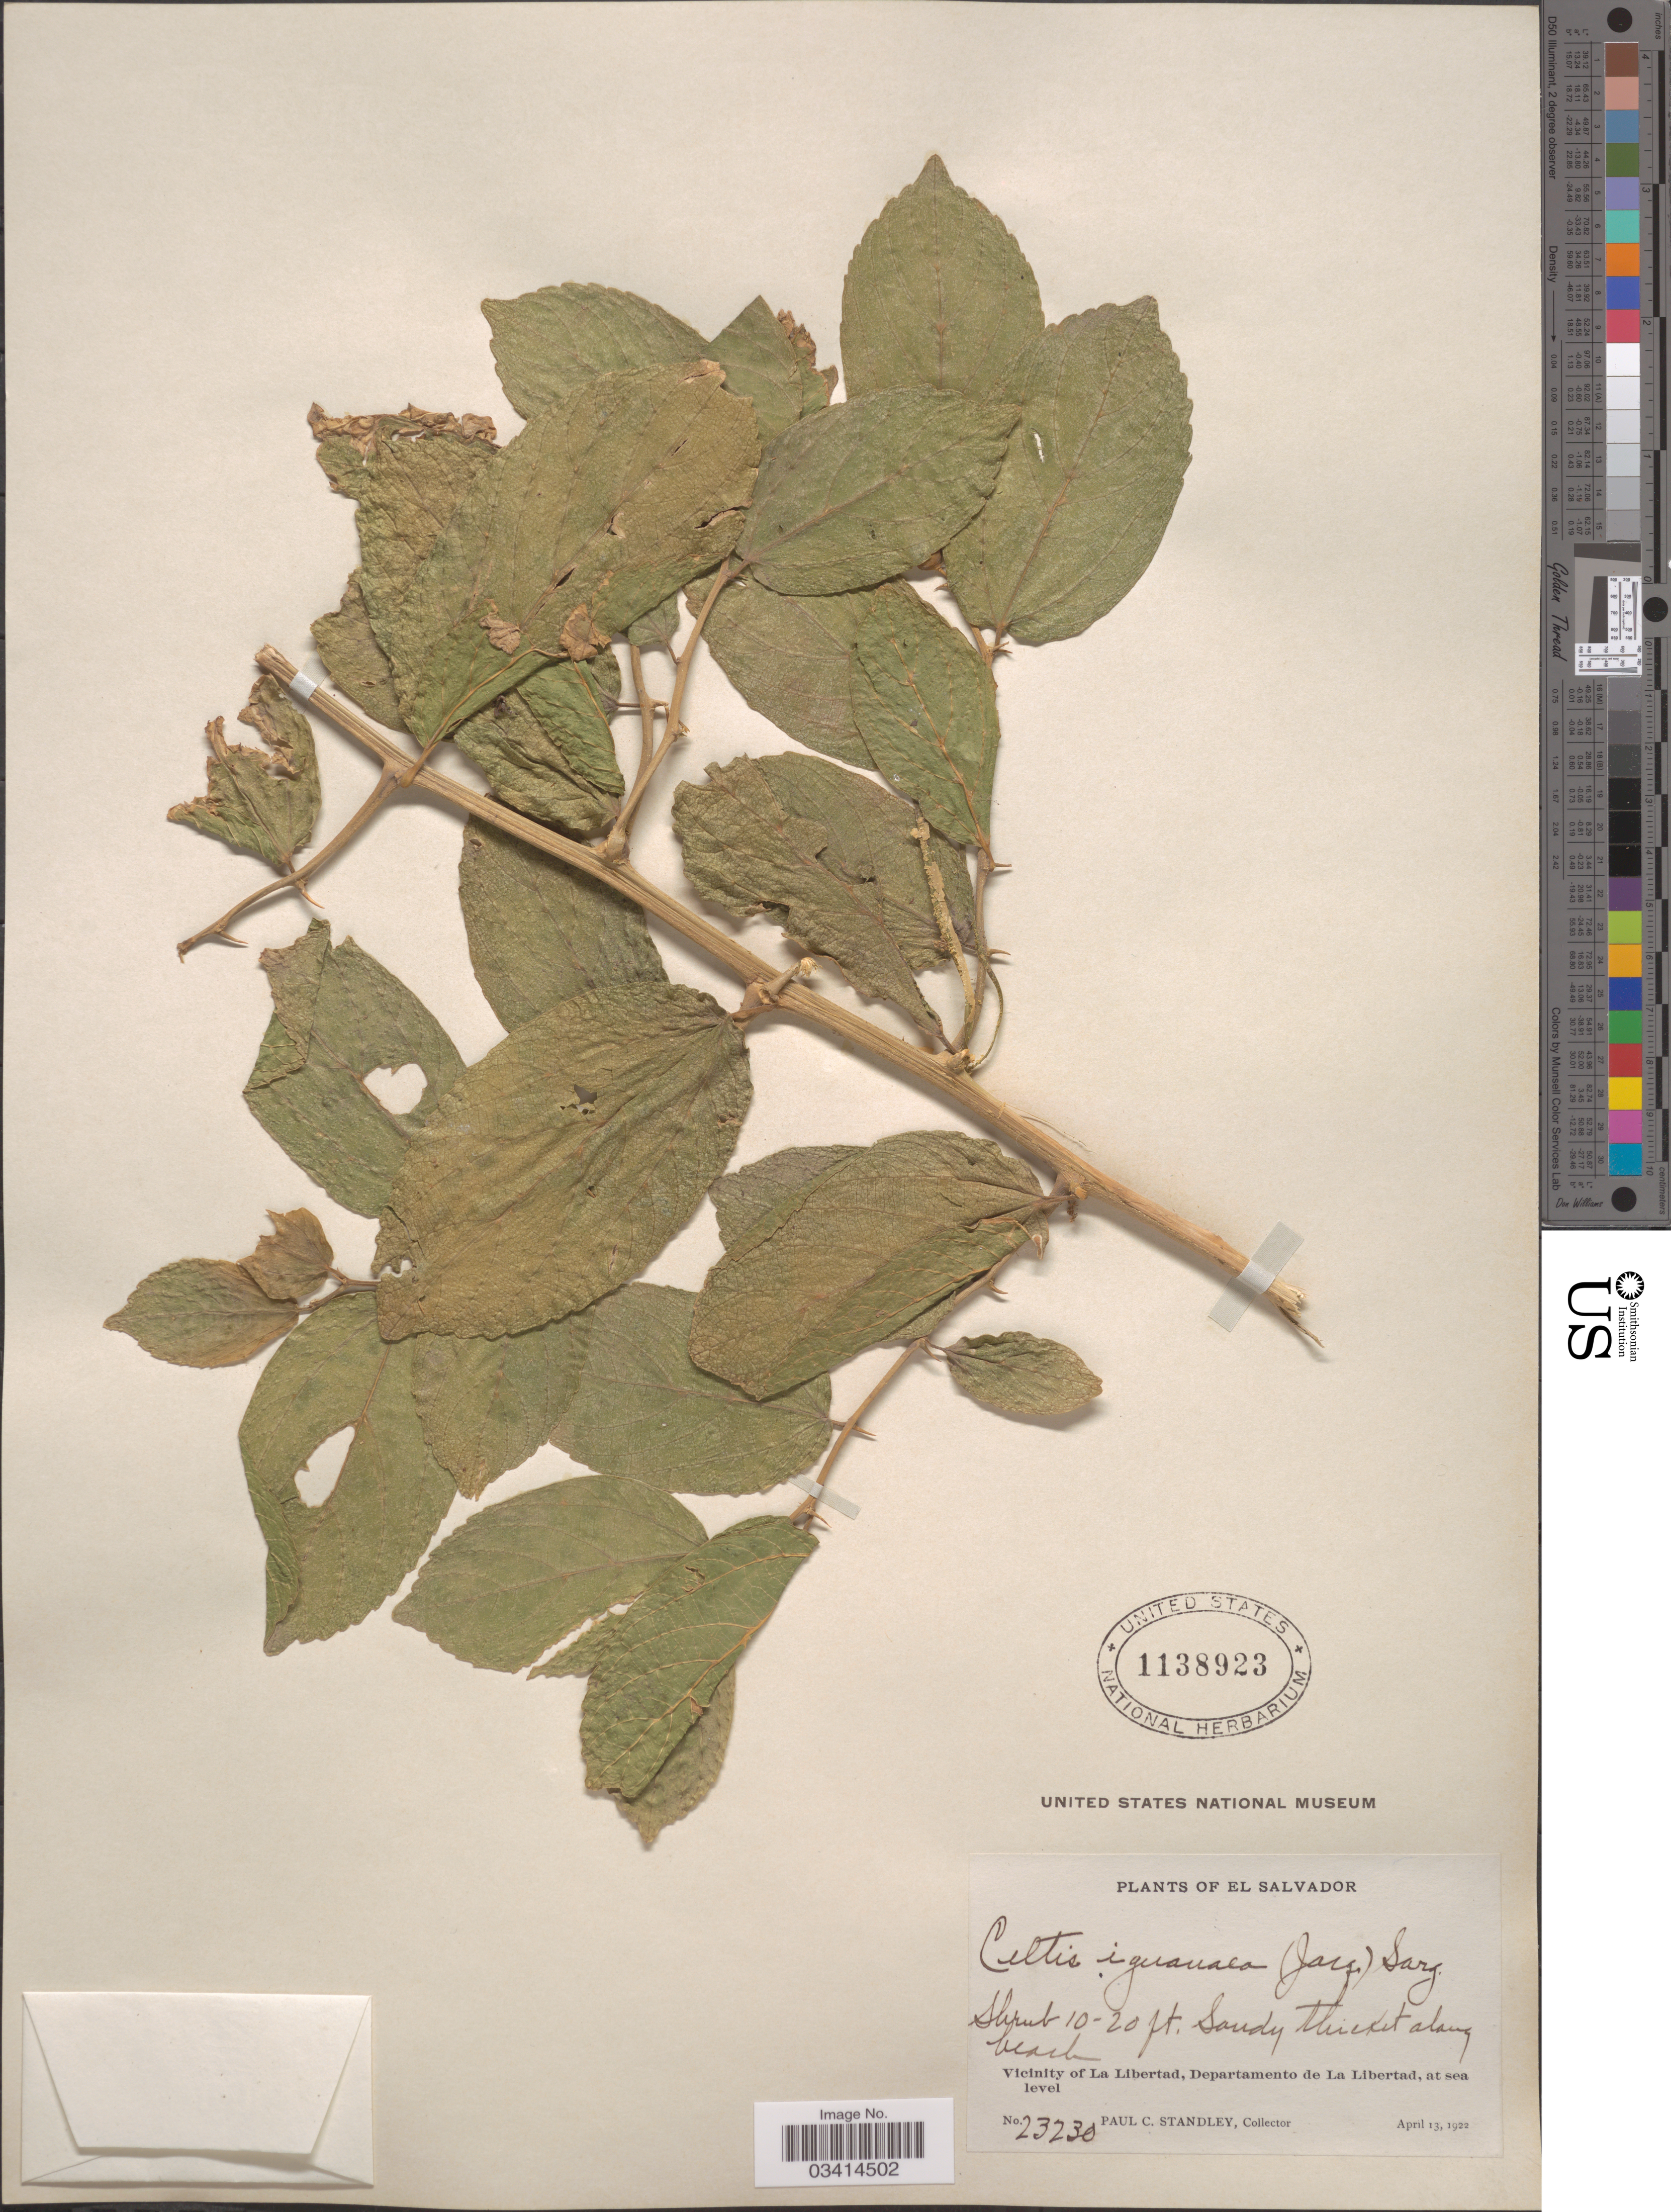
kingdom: Plantae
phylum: Tracheophyta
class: Magnoliopsida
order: Rosales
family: Cannabaceae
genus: Celtis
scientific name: Celtis iguanaea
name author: (Jacq.) Sarg.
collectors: P. C. Standley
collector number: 23230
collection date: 1922-04-13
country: El Salvador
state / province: La Libertad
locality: Vicinity of La Libertad, Departamento de La Libertad.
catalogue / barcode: US 1138923